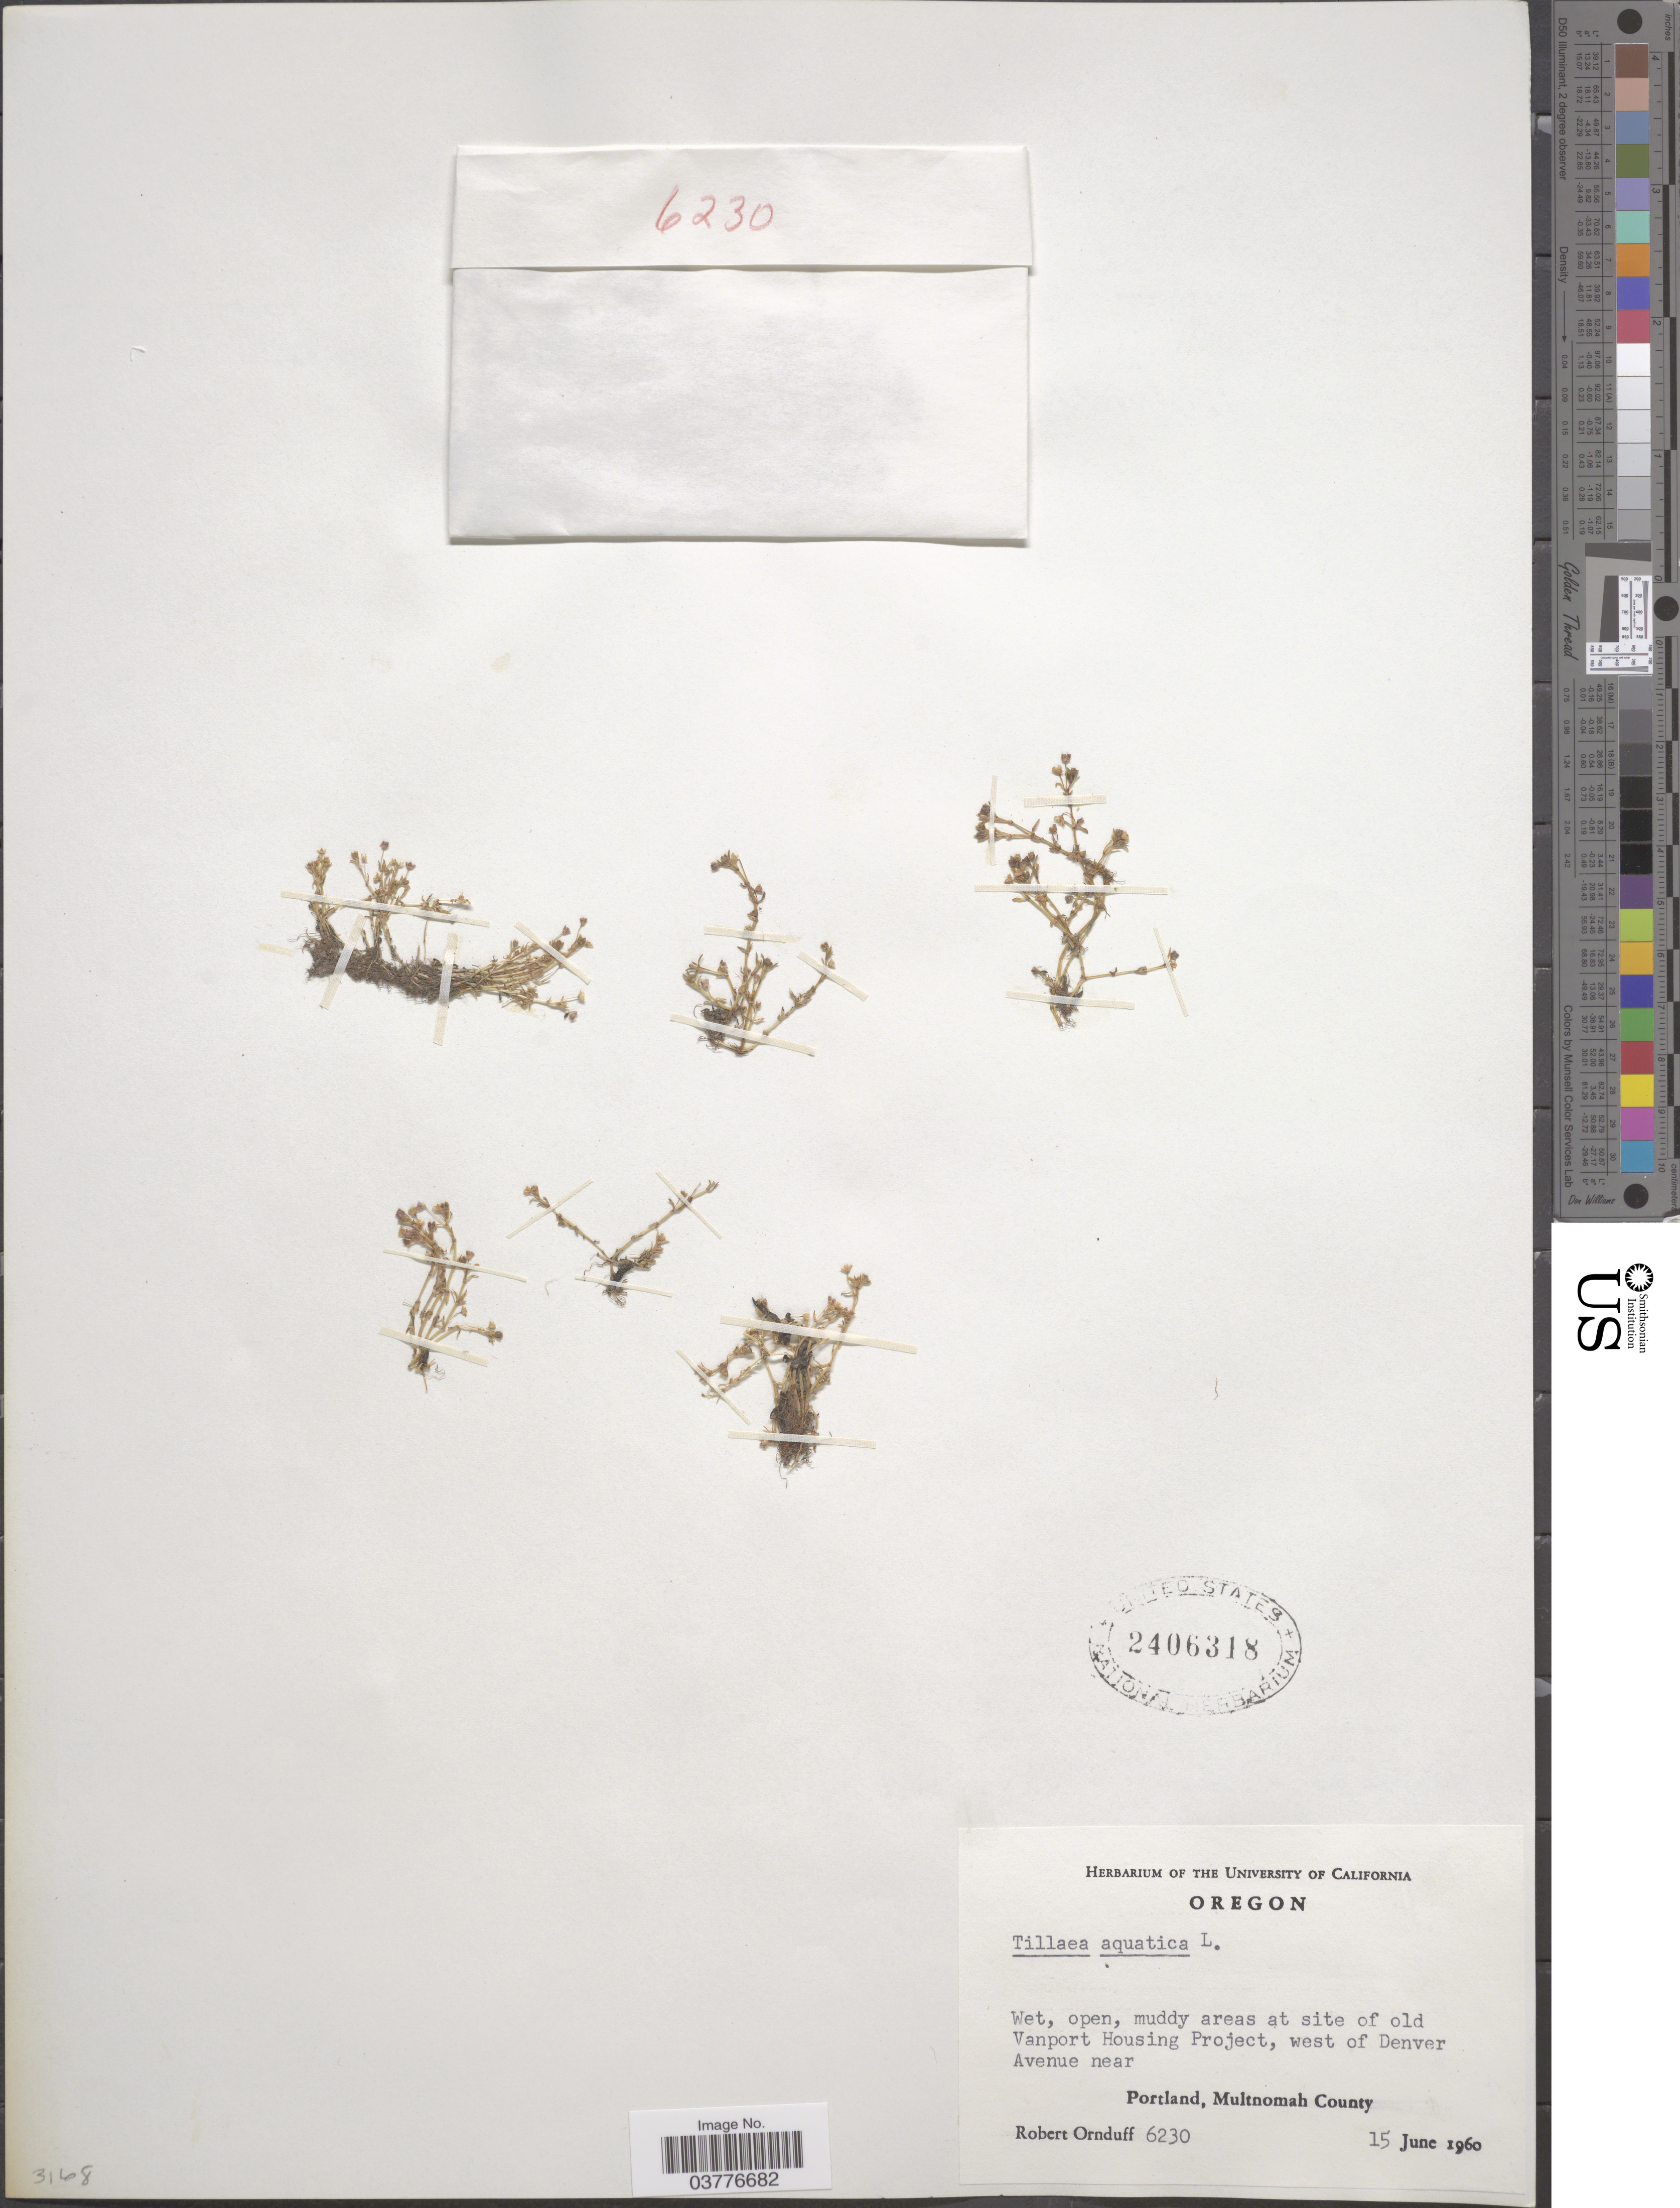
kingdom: Plantae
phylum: Tracheophyta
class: Magnoliopsida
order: Saxifragales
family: Crassulaceae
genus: Crassula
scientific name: Crassula aquatica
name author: (L.) Schönland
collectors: R. Ornduff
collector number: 6230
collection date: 1960-06-15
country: United States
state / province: Oregon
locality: Muddy areas at site of old Vanport Housing Project, west of Denver Avenue near Portland, Multnomah County.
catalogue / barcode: US 2406318